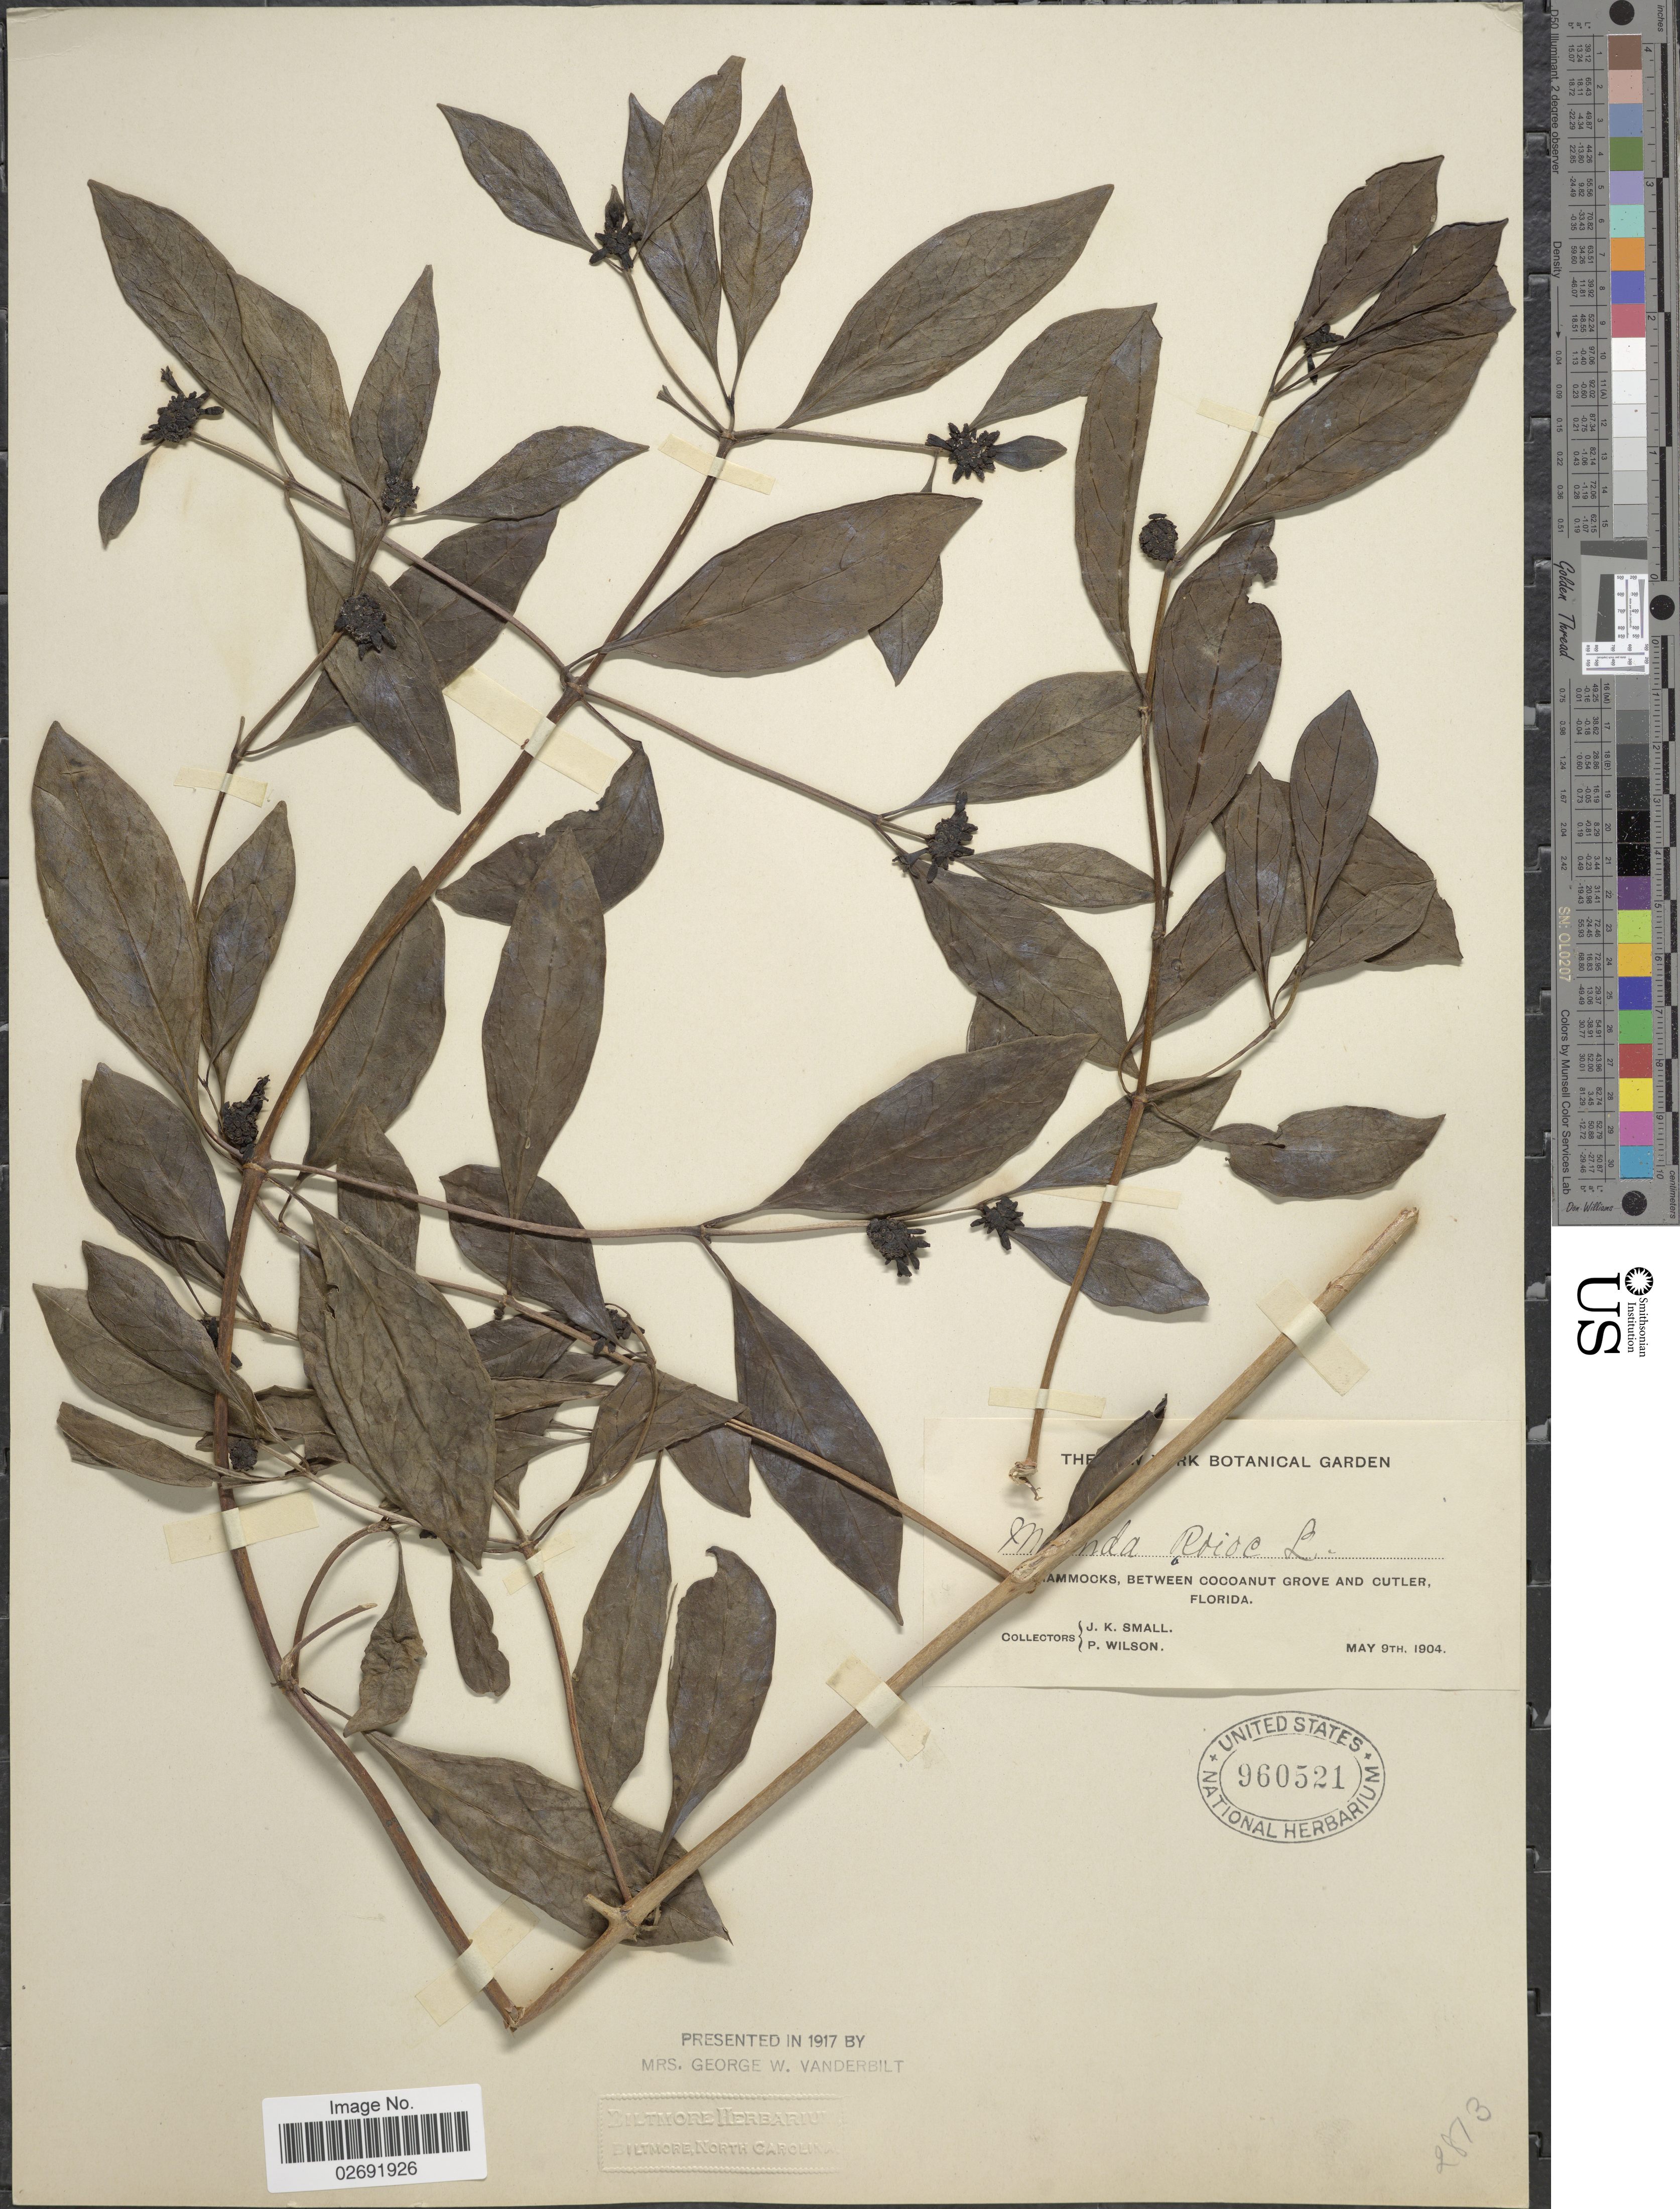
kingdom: Plantae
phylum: Tracheophyta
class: Magnoliopsida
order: Gentianales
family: Rubiaceae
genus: Morinda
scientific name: Morinda royoc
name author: L.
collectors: J. K. Small & P. Wilson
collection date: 1904-05-09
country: United States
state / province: Florida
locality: Hammocks, between Coconut Grove and Cutler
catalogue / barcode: US 960521